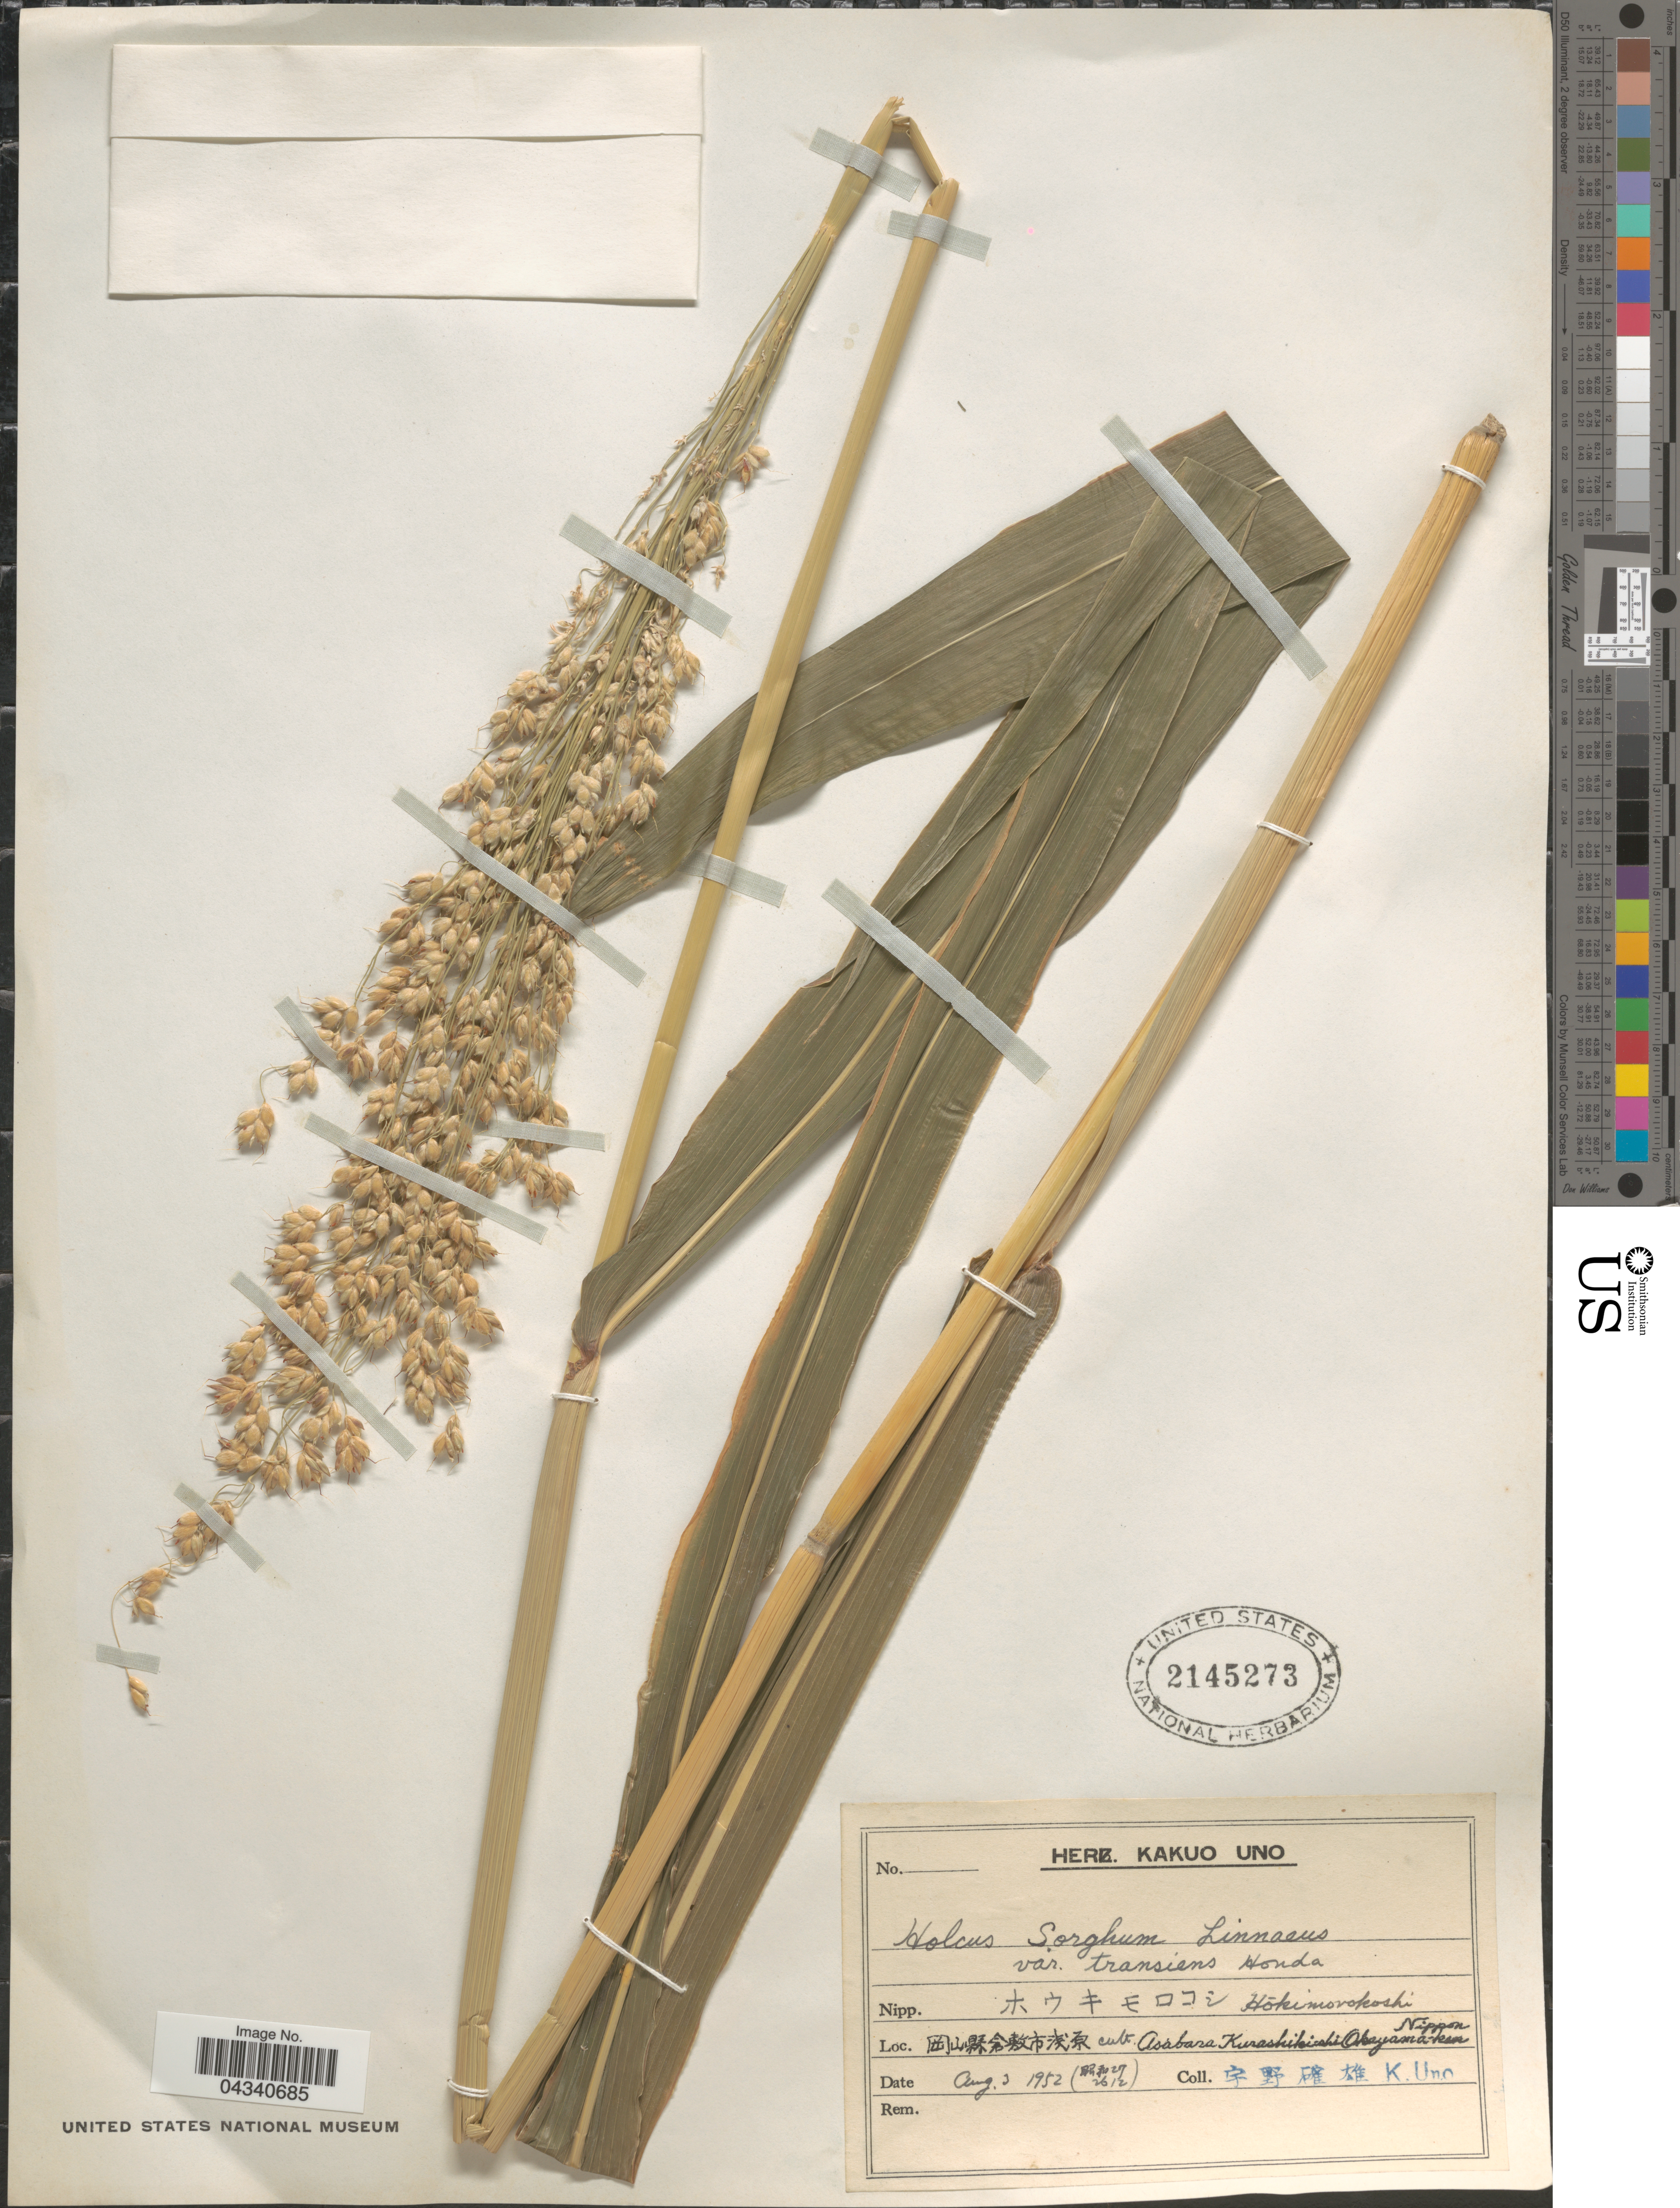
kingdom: Plantae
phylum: Tracheophyta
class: Liliopsida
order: Poales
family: Poaceae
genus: Sorghum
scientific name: Sorghum sp.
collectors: K. Uno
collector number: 2612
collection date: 1952-08-03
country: Japan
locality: X. cult. Asabara Kurashiki-shi Okayama-ken. Nippon.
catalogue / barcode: US 2145273